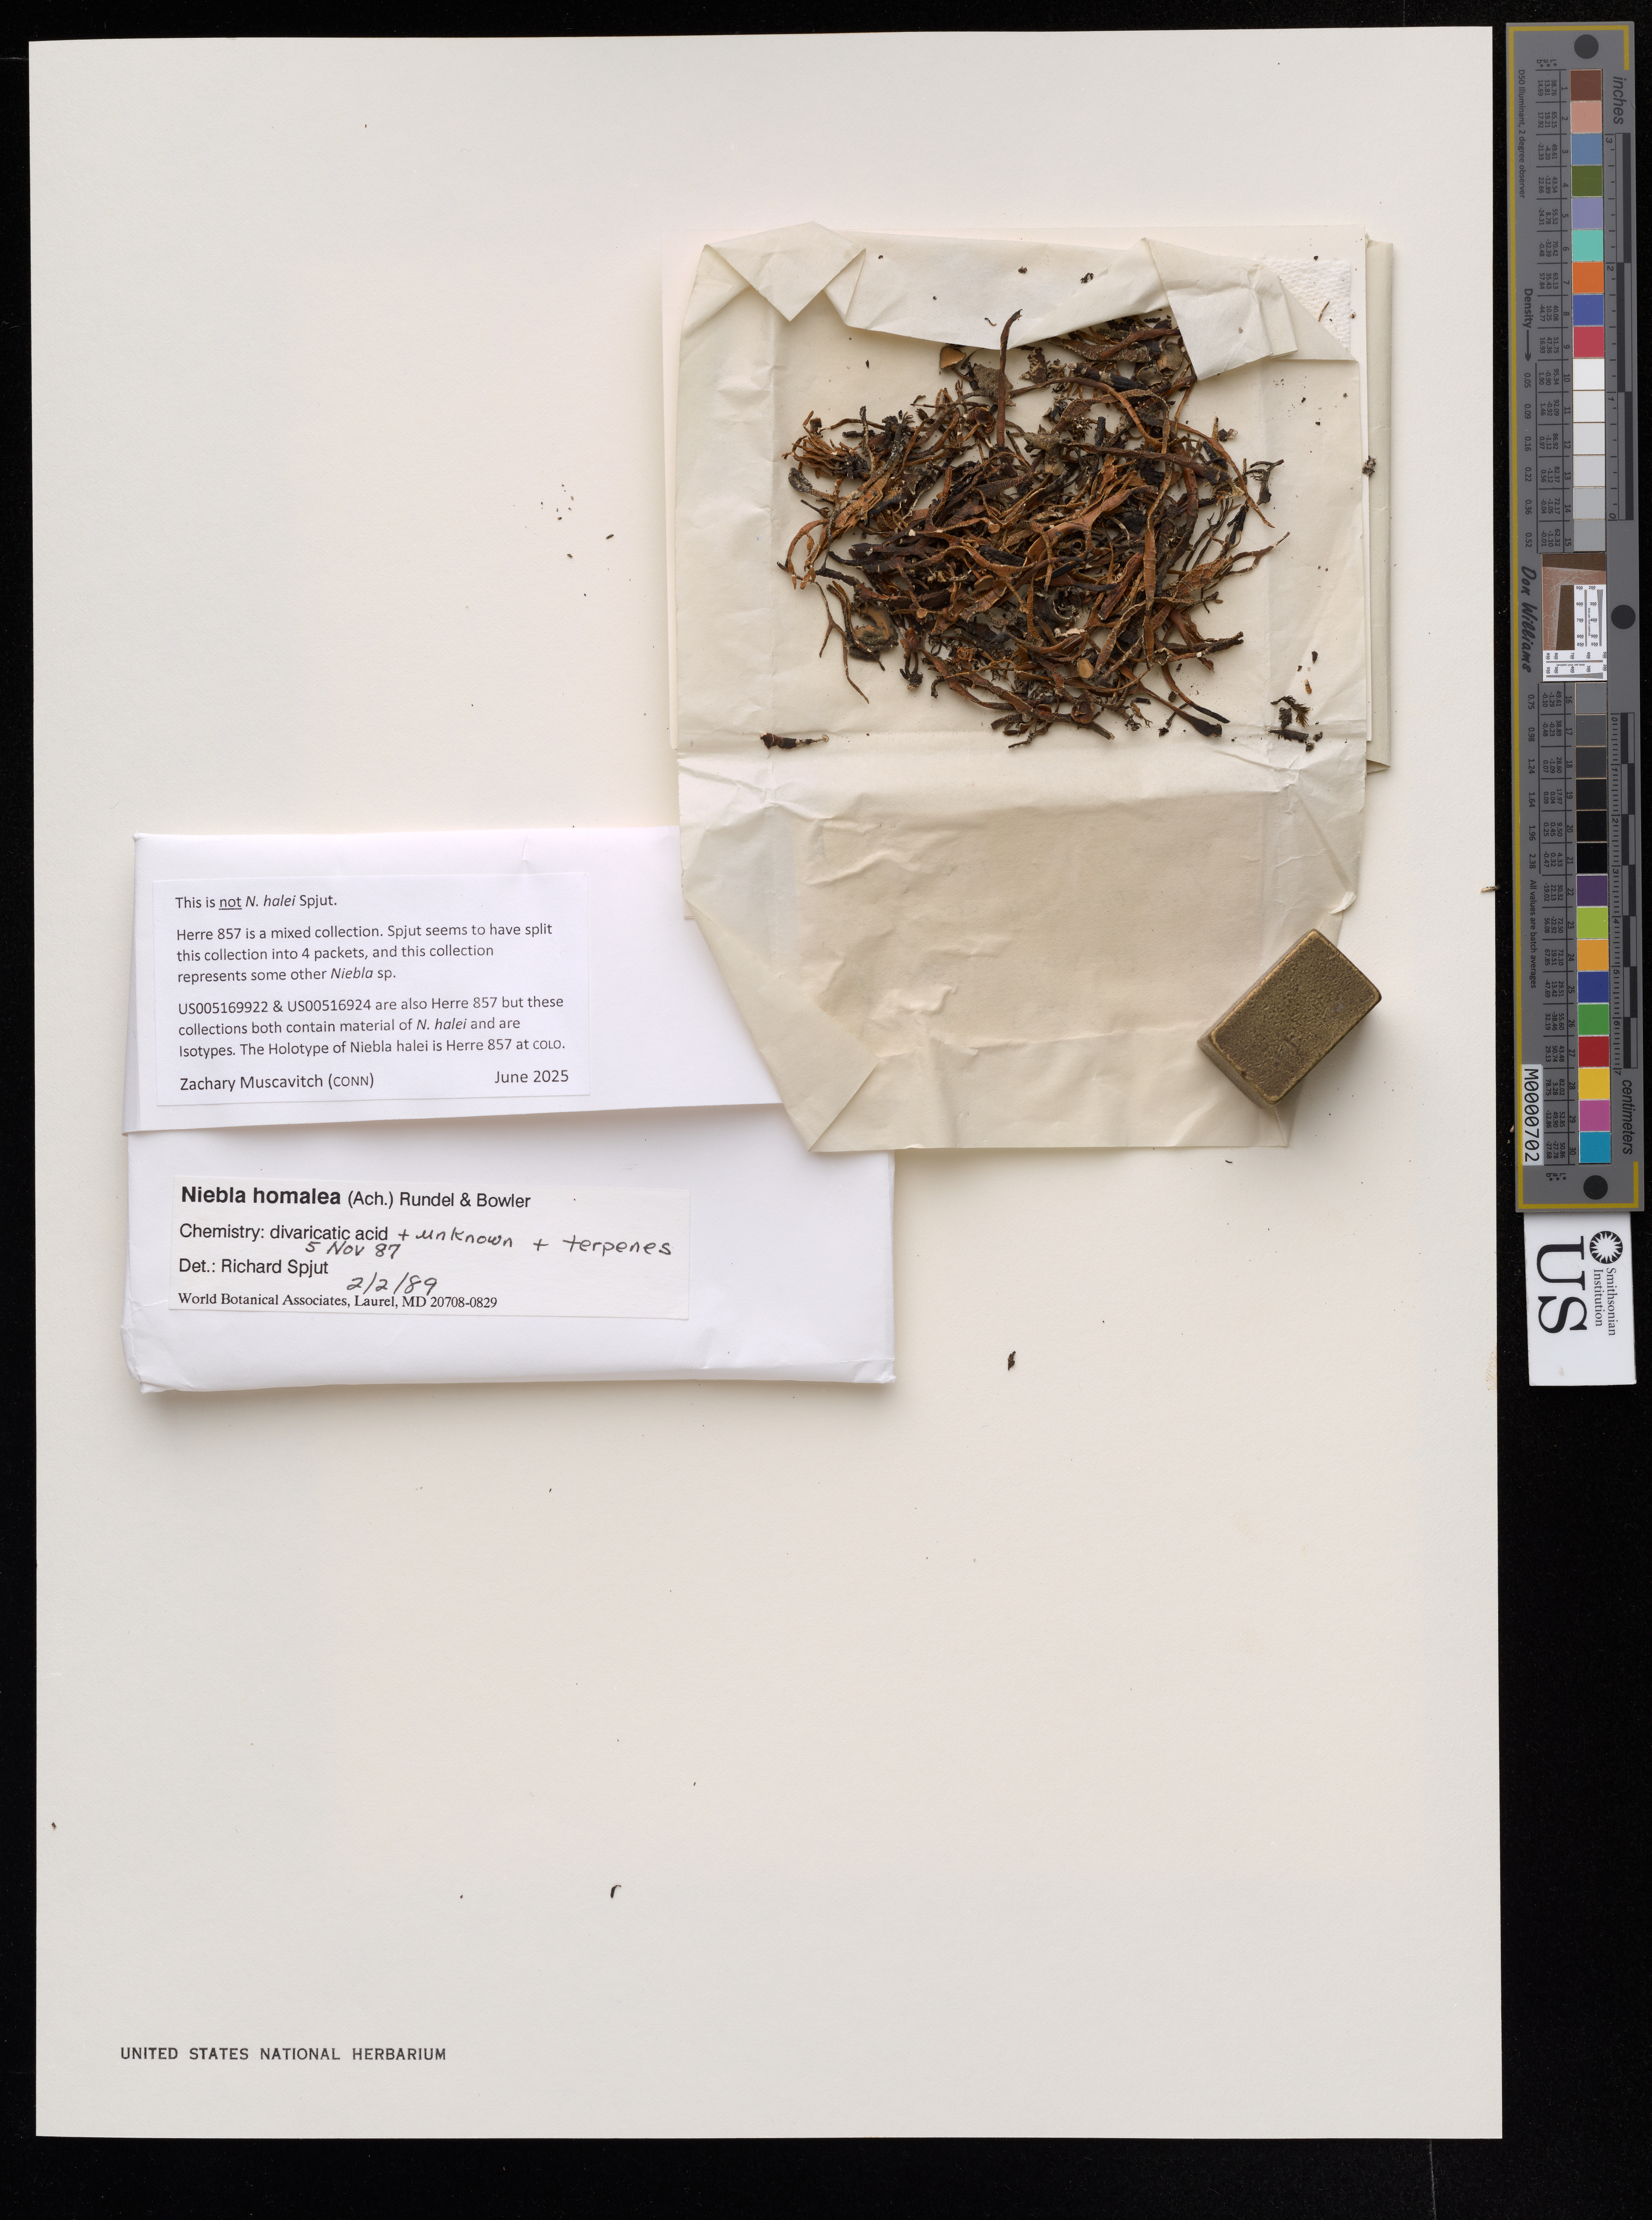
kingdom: Fungi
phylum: Ascomycota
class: Lecanoromycetes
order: Lecanorales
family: Ramalinaceae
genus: Niebla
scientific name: Niebla homalea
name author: (Ach.) Rundel & Bowler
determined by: Muscavitch, Zachary, (CONN), University of Connecticut (UNITED STATES)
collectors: A. W. Herre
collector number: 857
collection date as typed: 13 Jul 1906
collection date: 1906-07-13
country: United States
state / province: California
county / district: San Mateo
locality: Santa Cruz Mountains, Mt. San Bruno.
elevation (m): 61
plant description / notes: This is NOT N. halei Spjut. Herre 857 is a mixed collection. Spjut seems to have split this collection into 4 packets, and this collection represents some other Niebla sp. The Holotype of Niebla halei is Herre 857 at COLO (L74400).